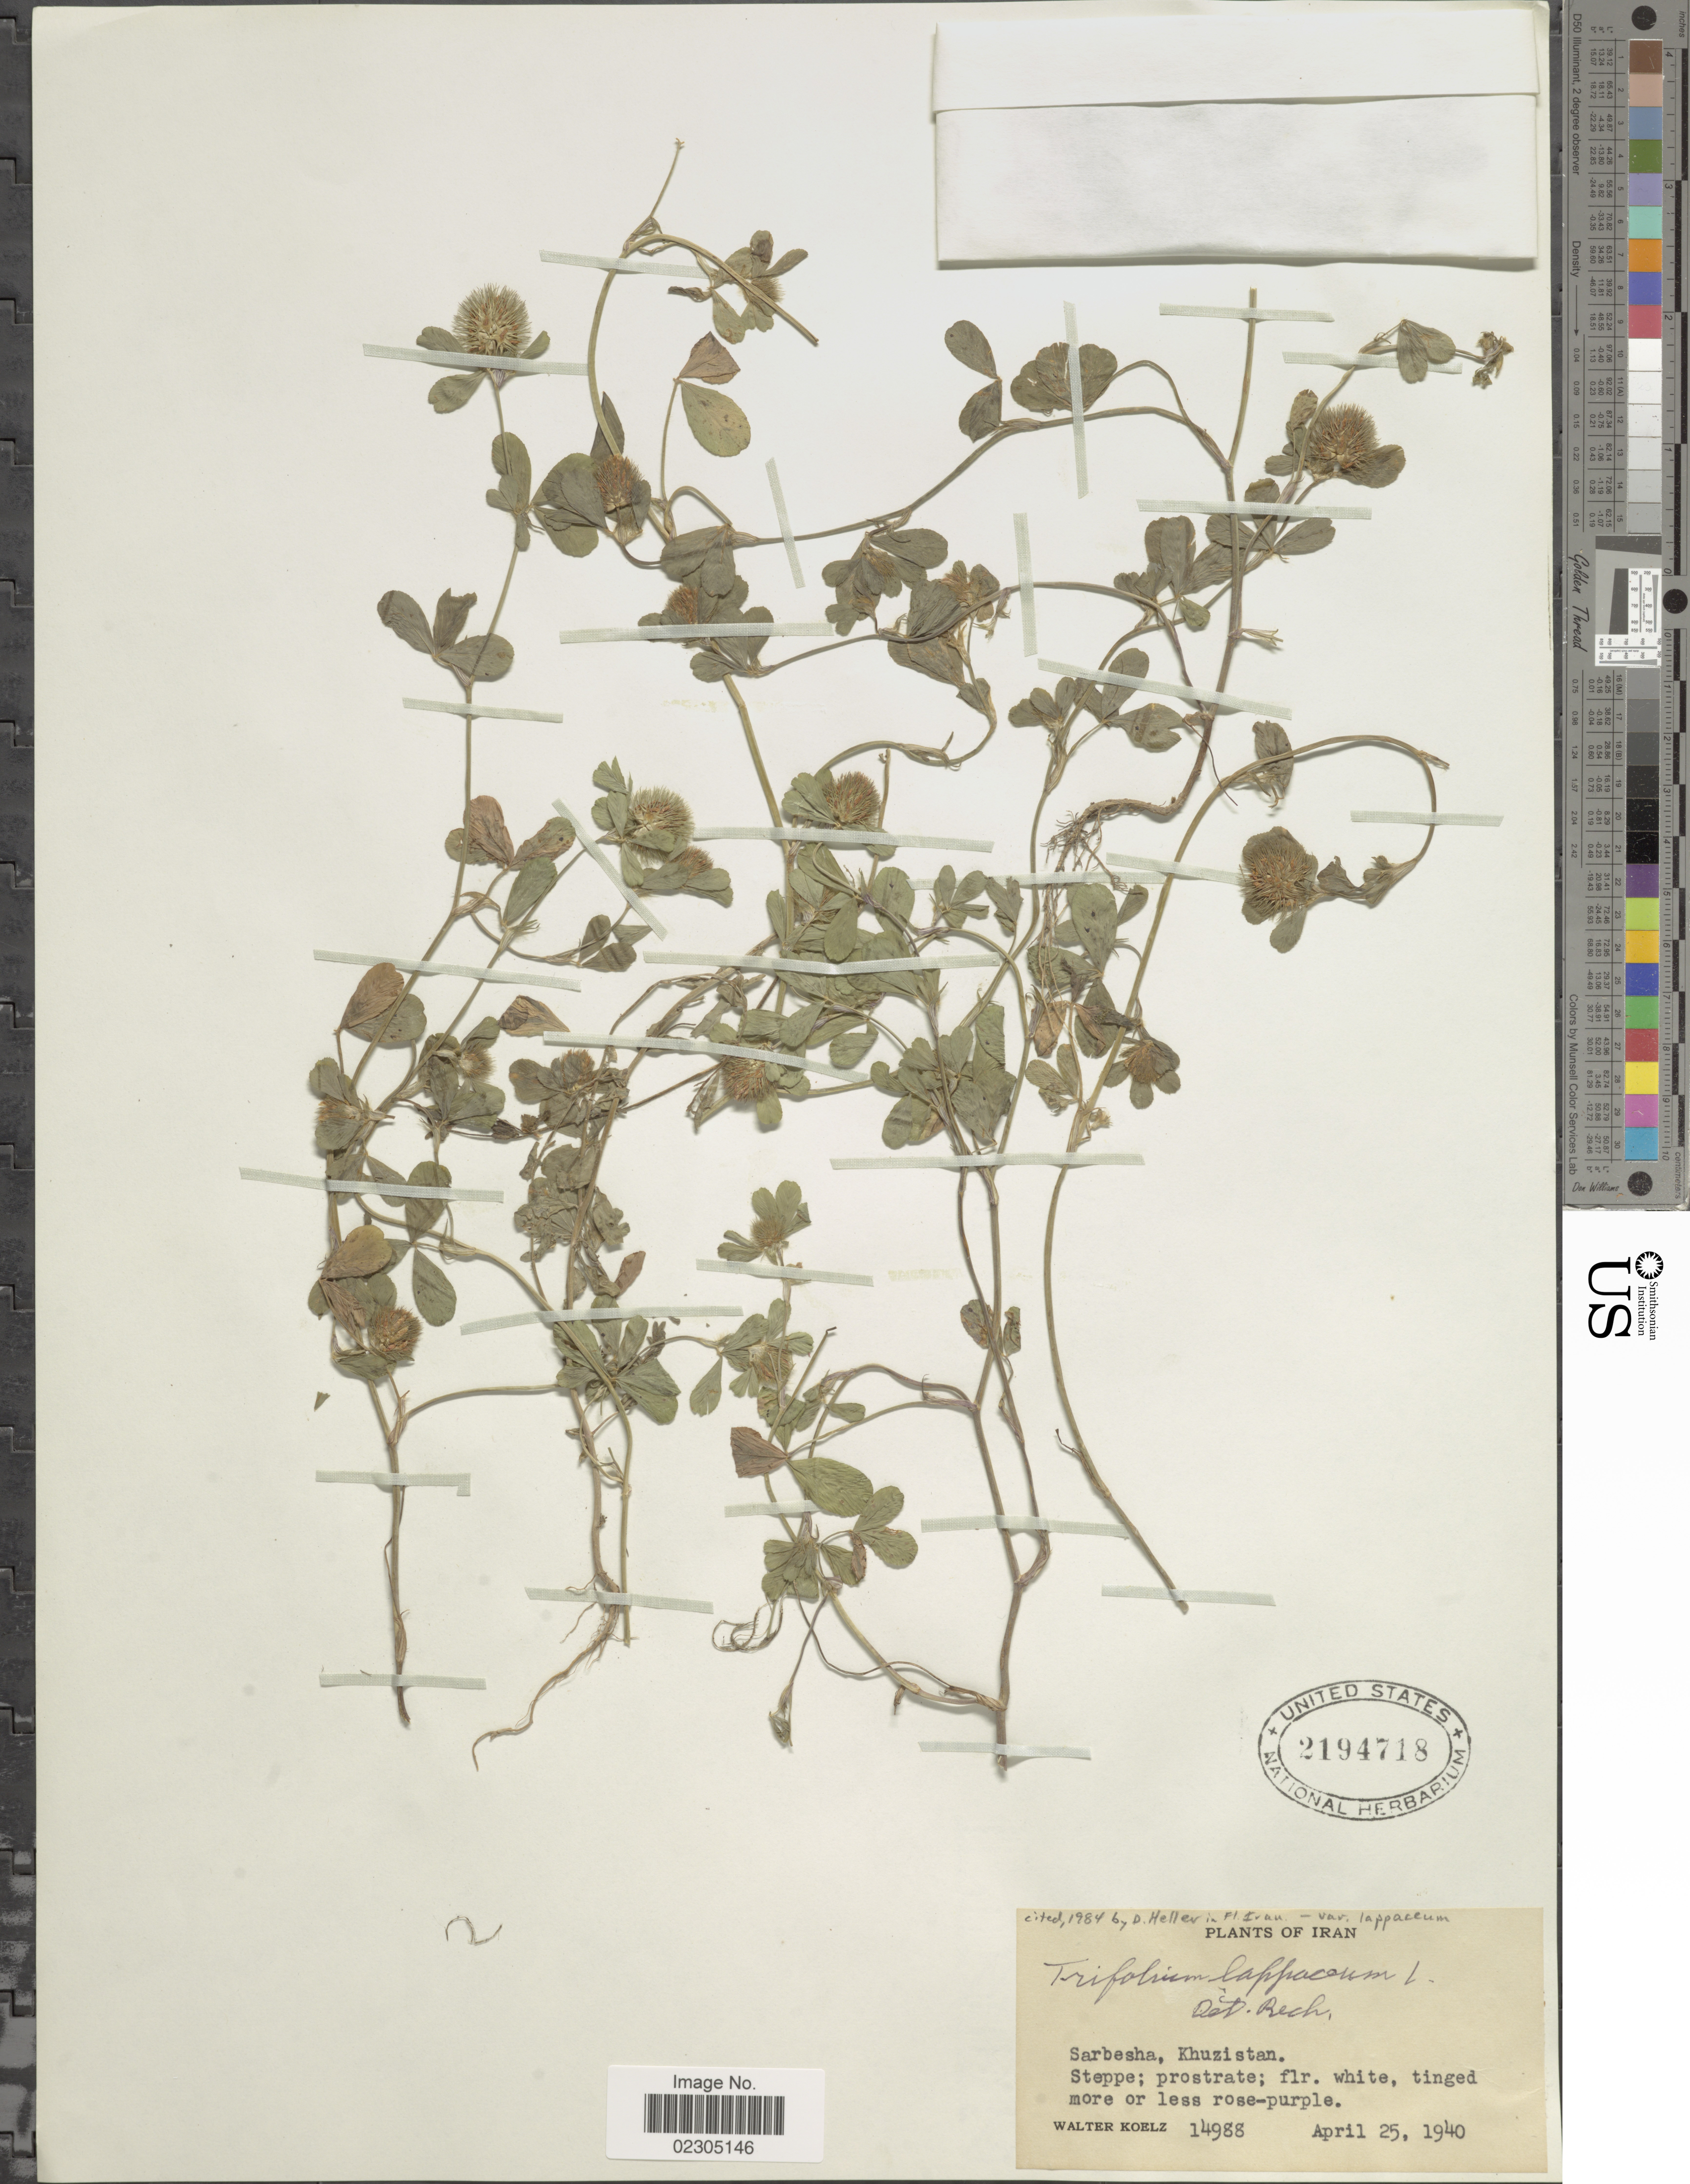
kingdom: Plantae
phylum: Tracheophyta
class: Magnoliopsida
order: Fabales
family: Fabaceae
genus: Trifolium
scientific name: Trifolium lappaceum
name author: L.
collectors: W. N. Koelz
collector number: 14988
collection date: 1940-04-25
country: Iran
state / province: Khuzestan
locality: Sarbesha, Khuzistan.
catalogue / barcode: US 2194718